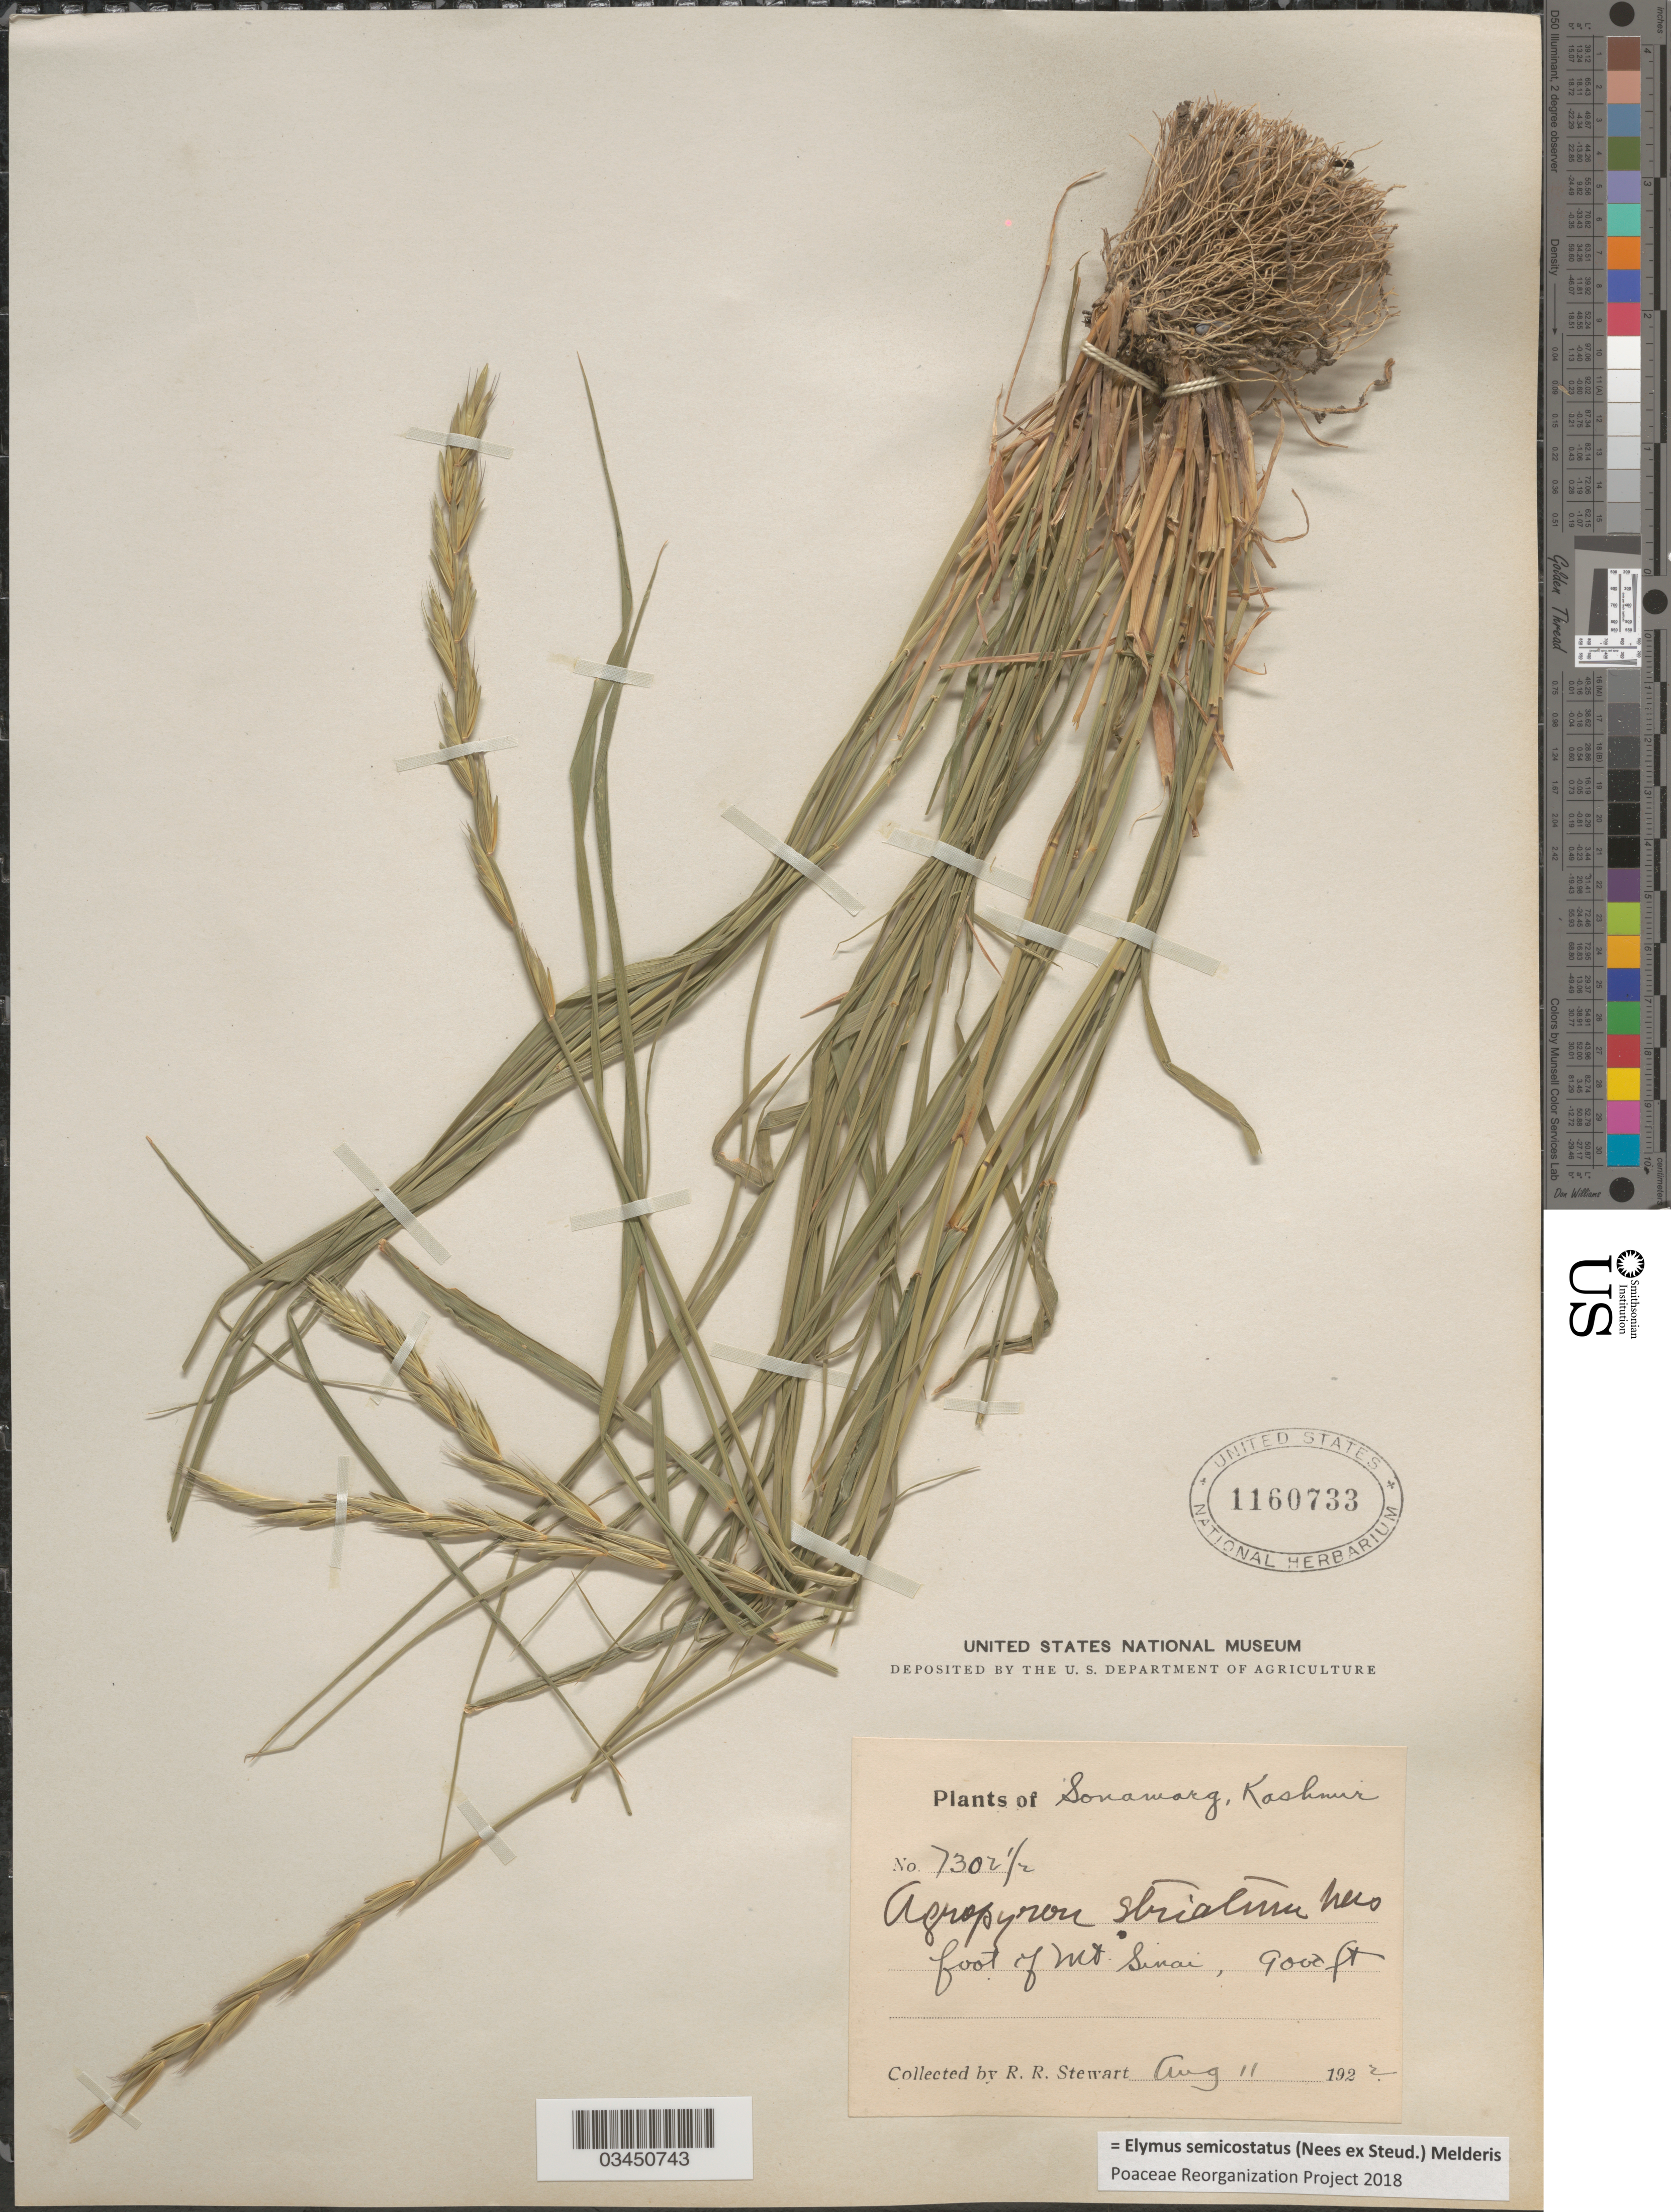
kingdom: Plantae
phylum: Tracheophyta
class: Liliopsida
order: Poales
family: Poaceae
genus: Elymus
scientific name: Elymus semicostatus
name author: (Nees ex Steud.) Melderis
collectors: R. Stewart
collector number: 7302½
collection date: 1922-08-11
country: India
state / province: Jammu and Kashmir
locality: Sonamarg, Kashmir. Foot of Mt. Sinai.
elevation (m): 2743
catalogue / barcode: US 1160733